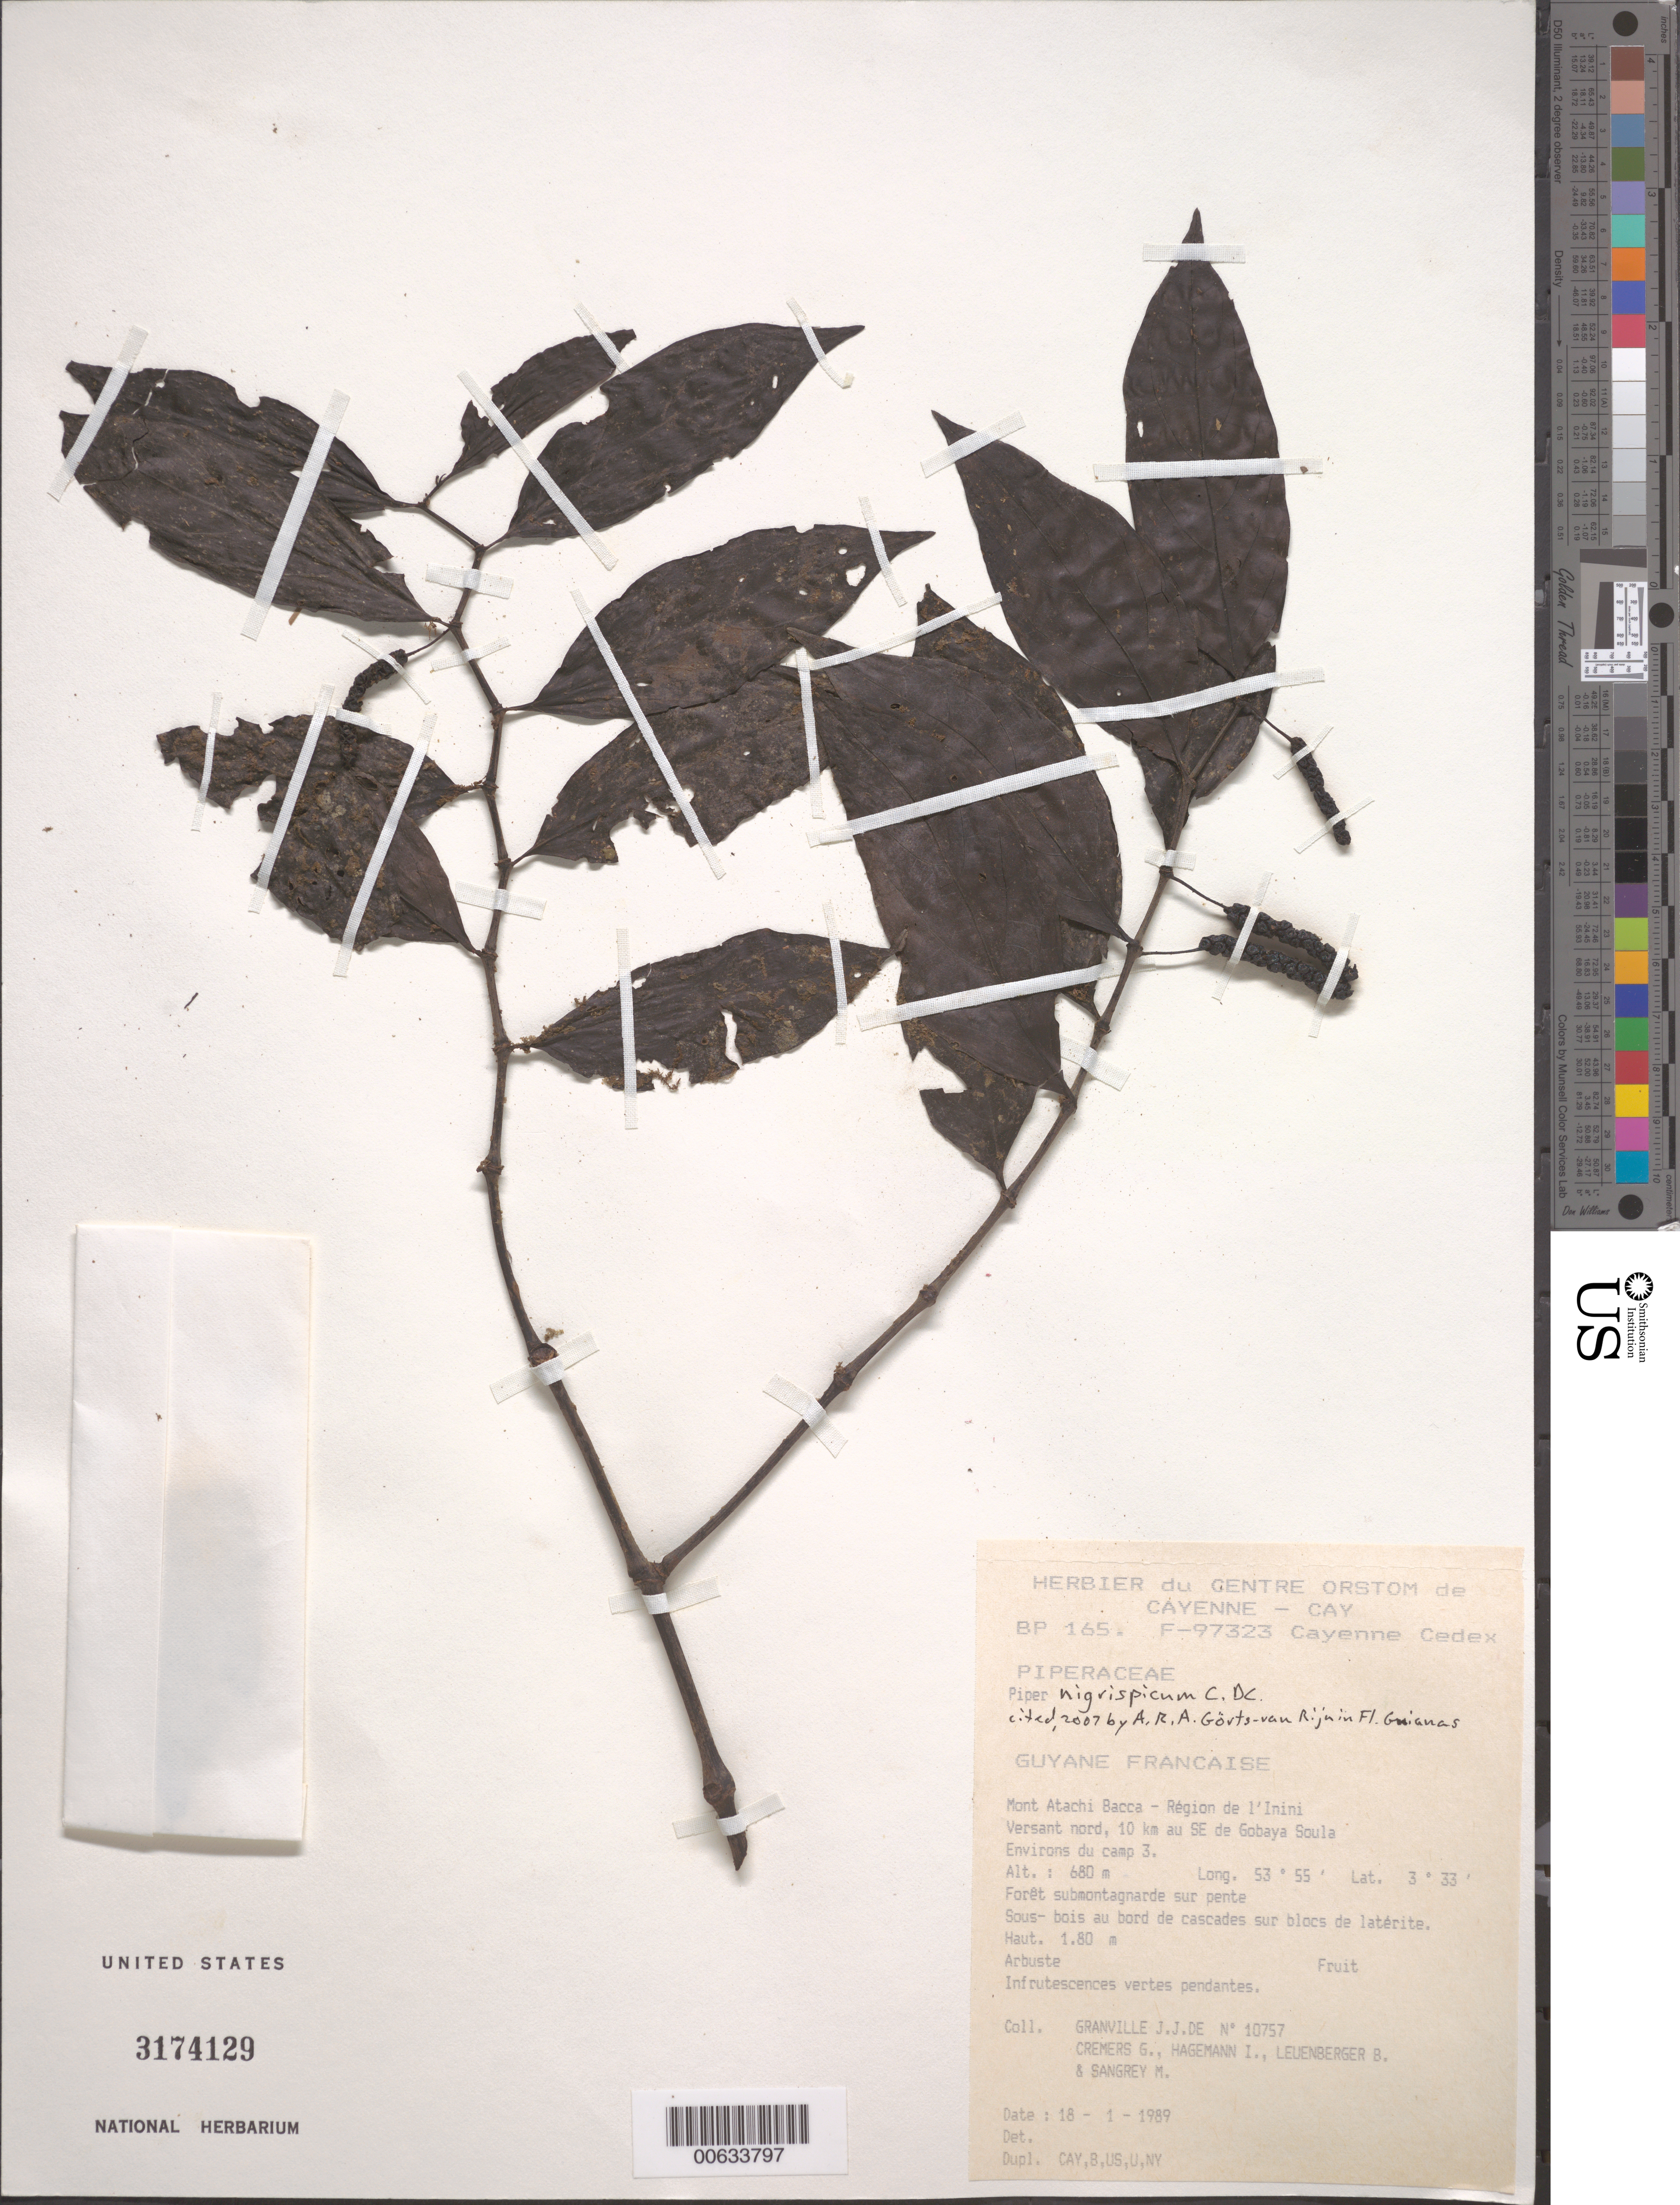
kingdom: Plantae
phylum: Tracheophyta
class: Magnoliopsida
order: Piperales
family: Piperaceae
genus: Piper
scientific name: Piper sp.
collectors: J.-J. de Granville, G. Cremers, J. Hagemann, B. E. Leuenberger & M. S. Sangrey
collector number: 10757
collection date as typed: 18-Jan-89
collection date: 1989-01-18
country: French Guiana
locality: Mont Atachi Bacca, région de l'Inini. Versant nord, 10 km de SE de Gobaya Soula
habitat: Forêt submontagnarde sur pente. Sous bois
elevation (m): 680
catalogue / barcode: US 3174129